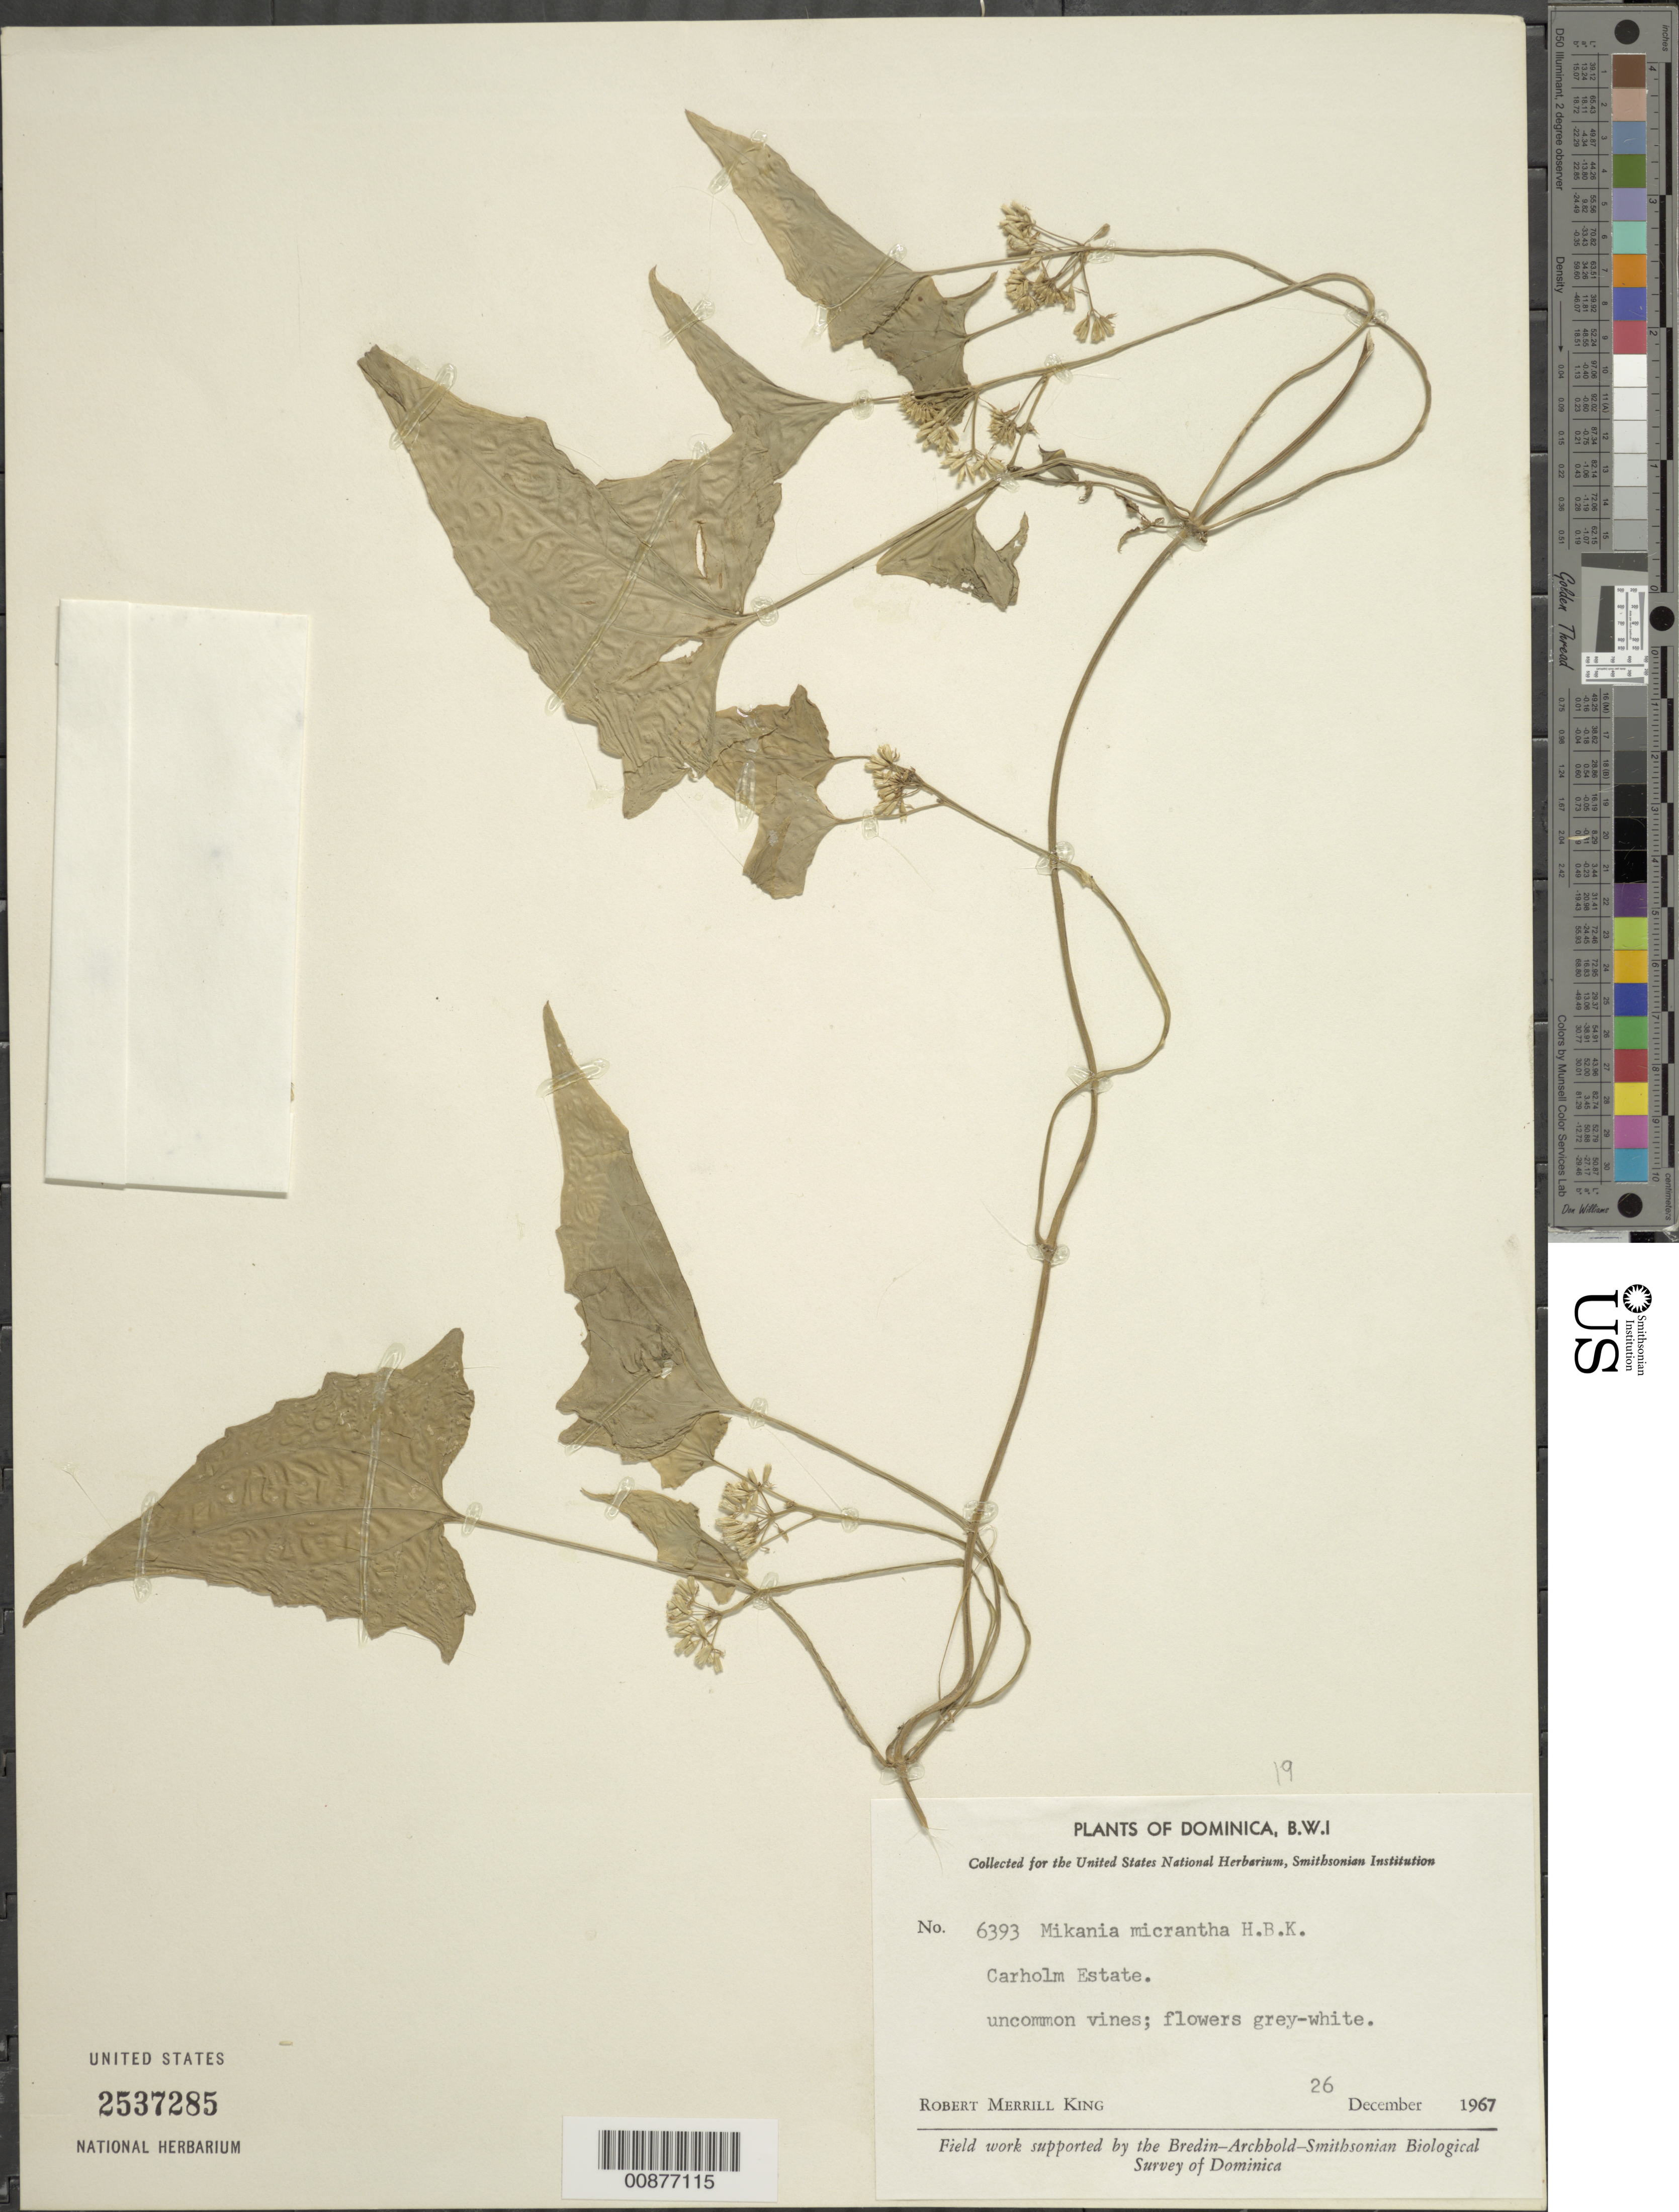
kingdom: Plantae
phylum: Tracheophyta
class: Magnoliopsida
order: Asterales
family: Asteraceae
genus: Mikania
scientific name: Mikania micrantha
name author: Kunth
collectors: R. M. King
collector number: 6393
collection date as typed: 26 Dec 1967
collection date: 1967-12-26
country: Dominica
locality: Carholm Estate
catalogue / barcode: US 2537285